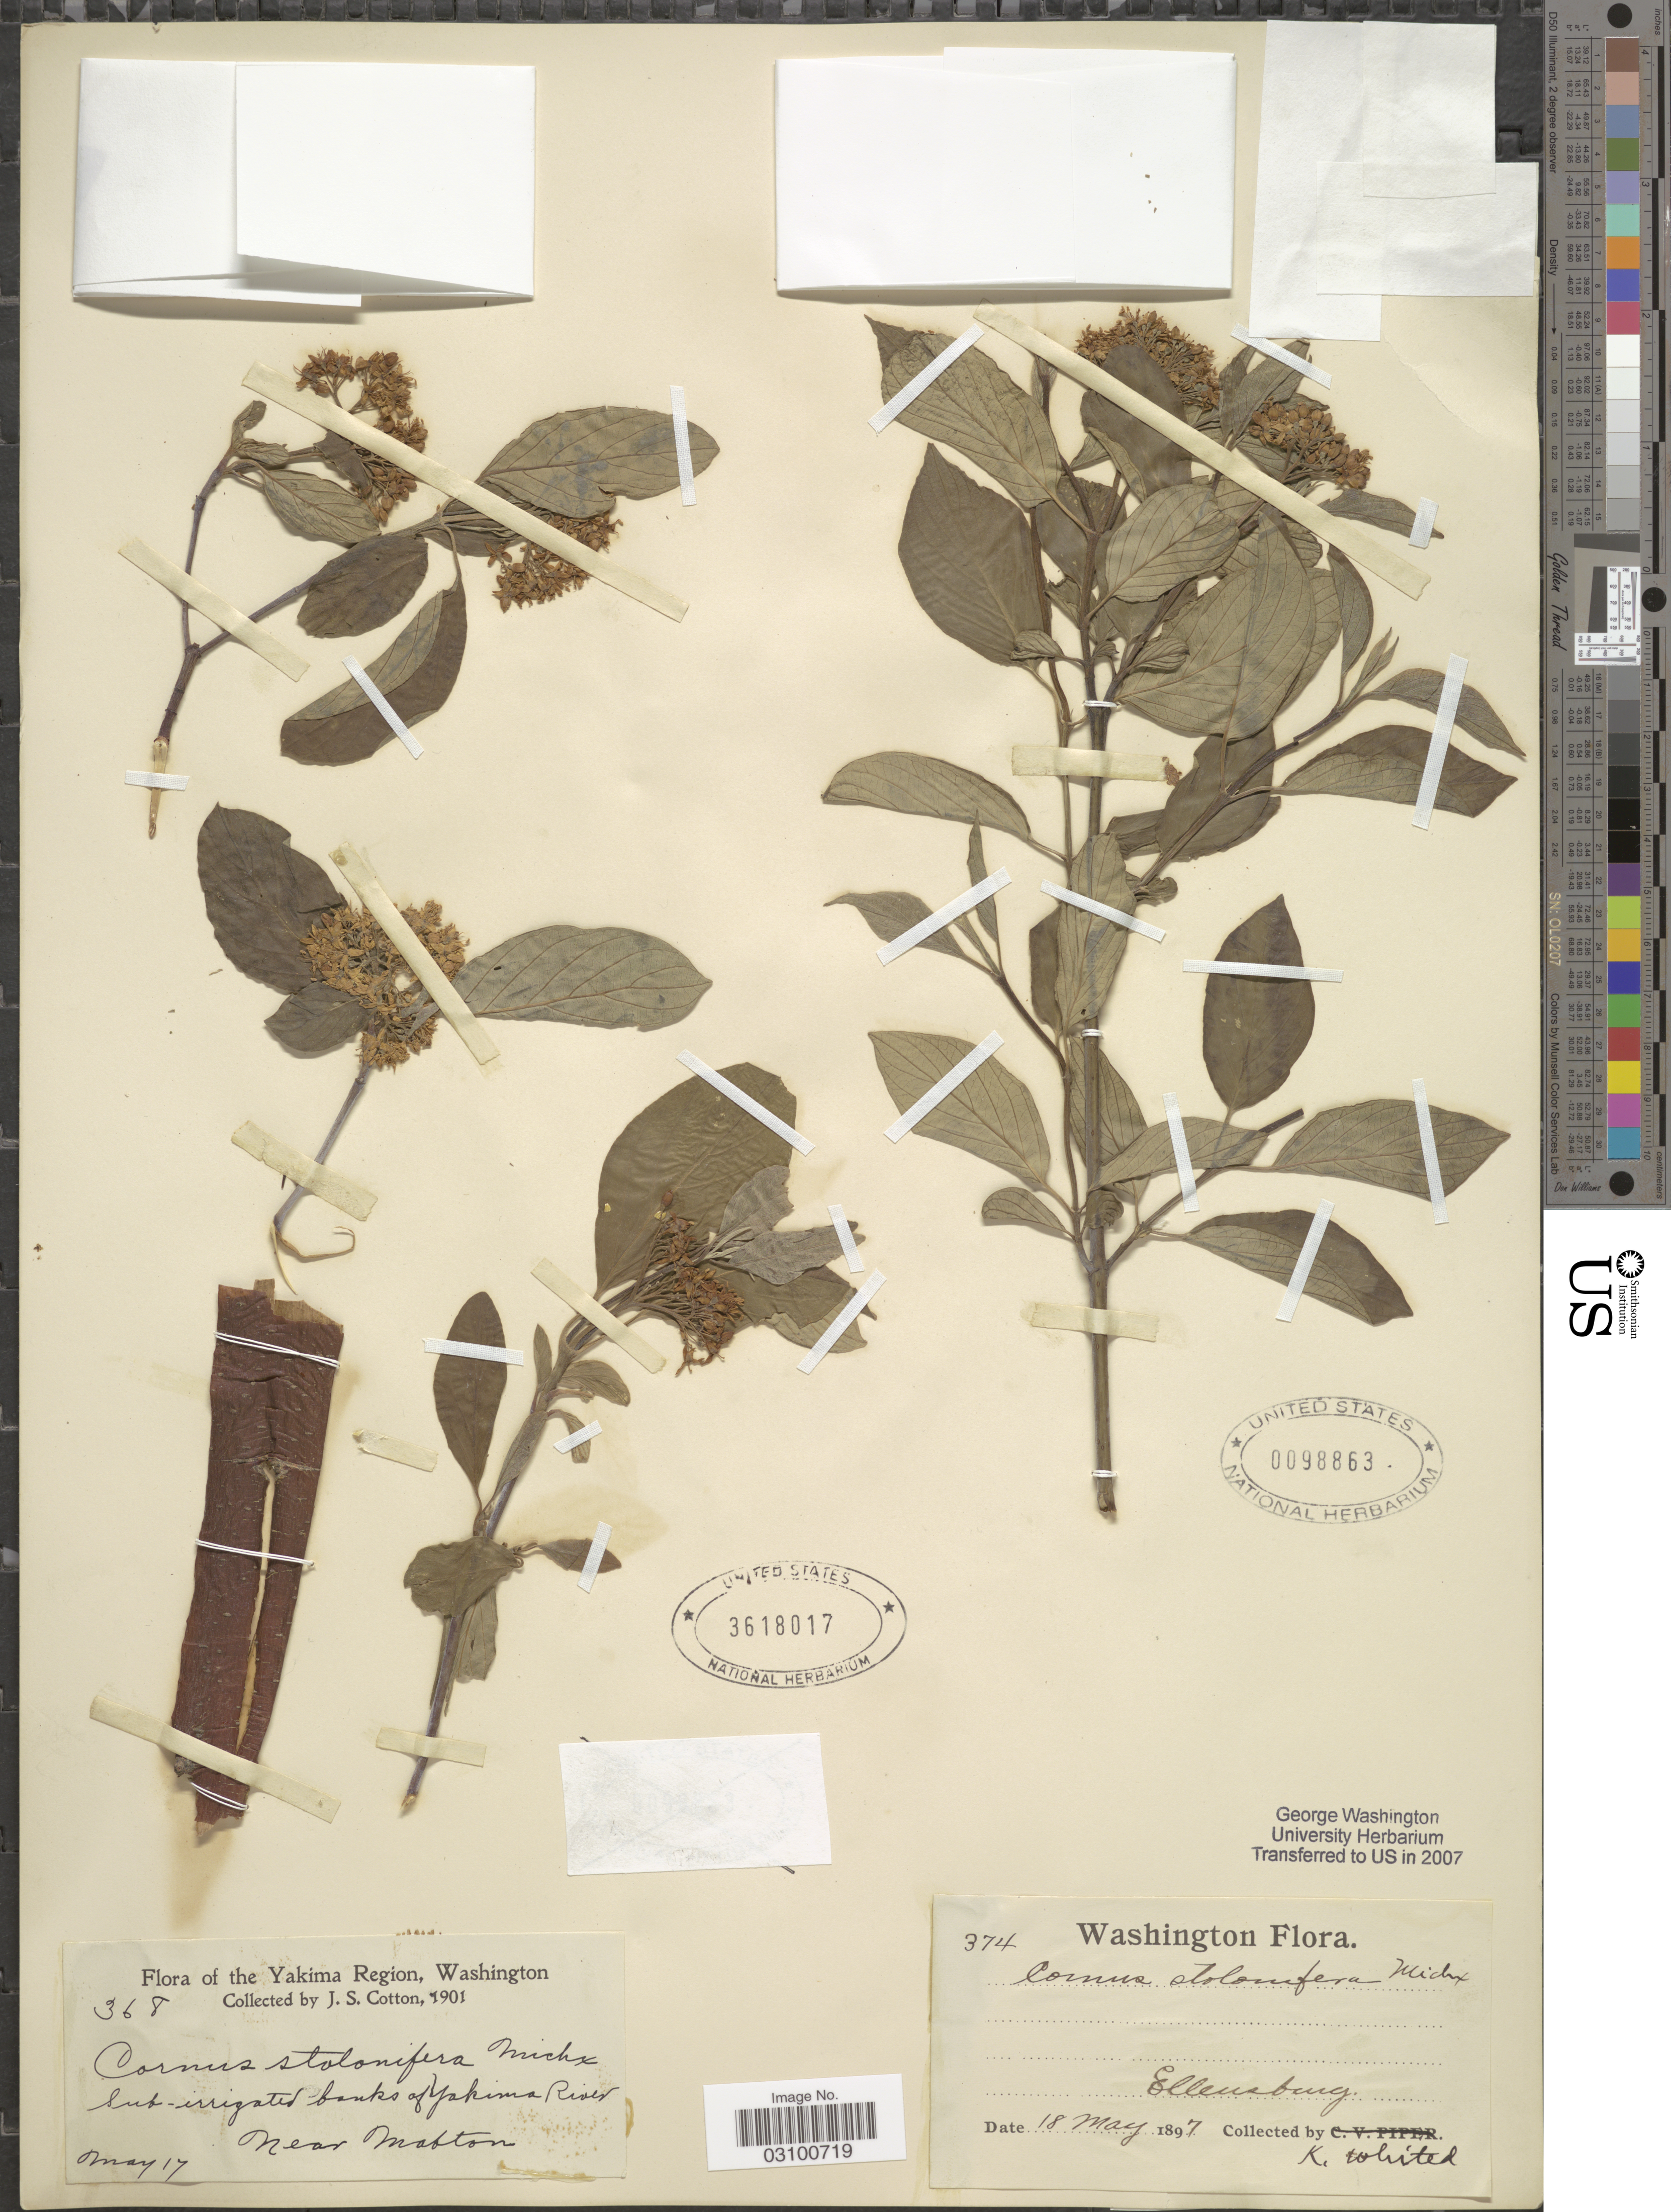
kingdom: Plantae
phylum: Tracheophyta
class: Magnoliopsida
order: Cornales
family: Cornaceae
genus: Cornus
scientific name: Cornus sericea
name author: L.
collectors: K. Whited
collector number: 374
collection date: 1897-05-18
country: United States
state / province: Washington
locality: Ellenburg.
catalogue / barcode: US 98863